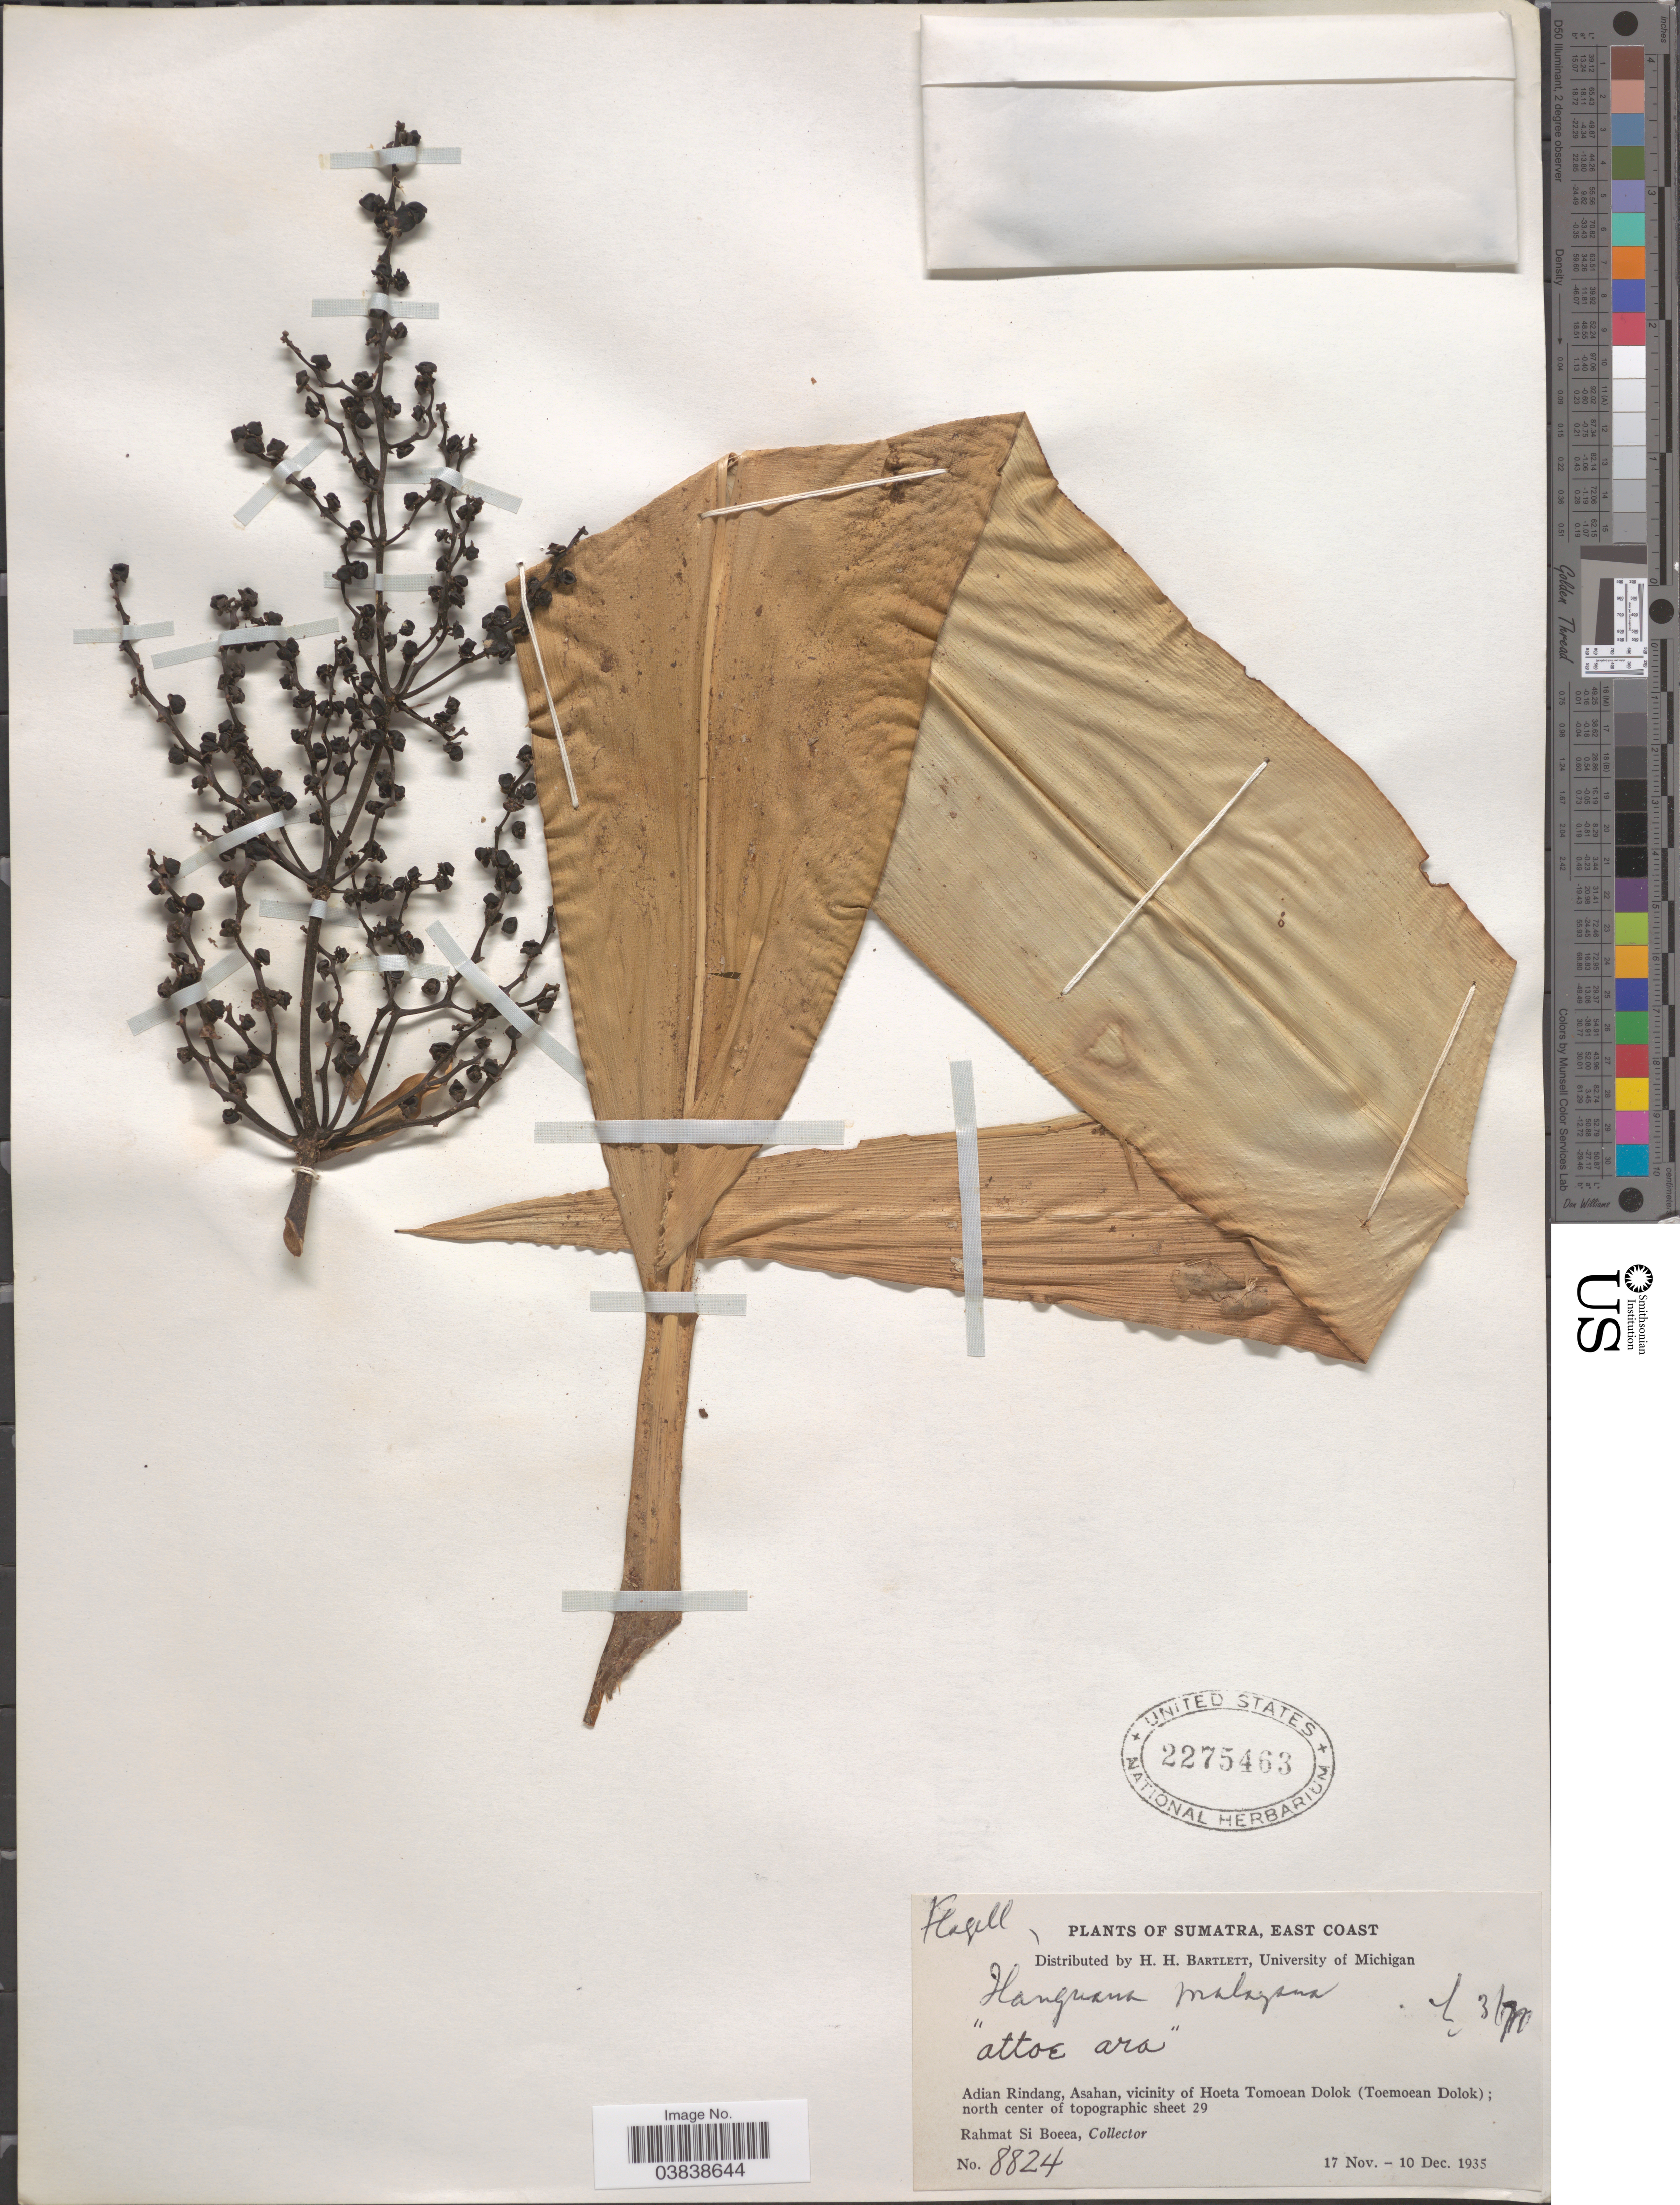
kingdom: Plantae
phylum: Tracheophyta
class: Liliopsida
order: Commelinales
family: Hanguanaceae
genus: Hanguana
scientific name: Hanguana malayana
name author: (Jack) Merr.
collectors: Rahmat Si Boeea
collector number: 8824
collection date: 1935-11-17/1935-12-10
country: Indonesia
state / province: Sumatra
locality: East Coast. Adian Rindang, Asahan, vicinity of Hoeta Tomoean Dolok (Toemoean Dolok); north center of topographic sheet 29.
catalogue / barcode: US 2275463